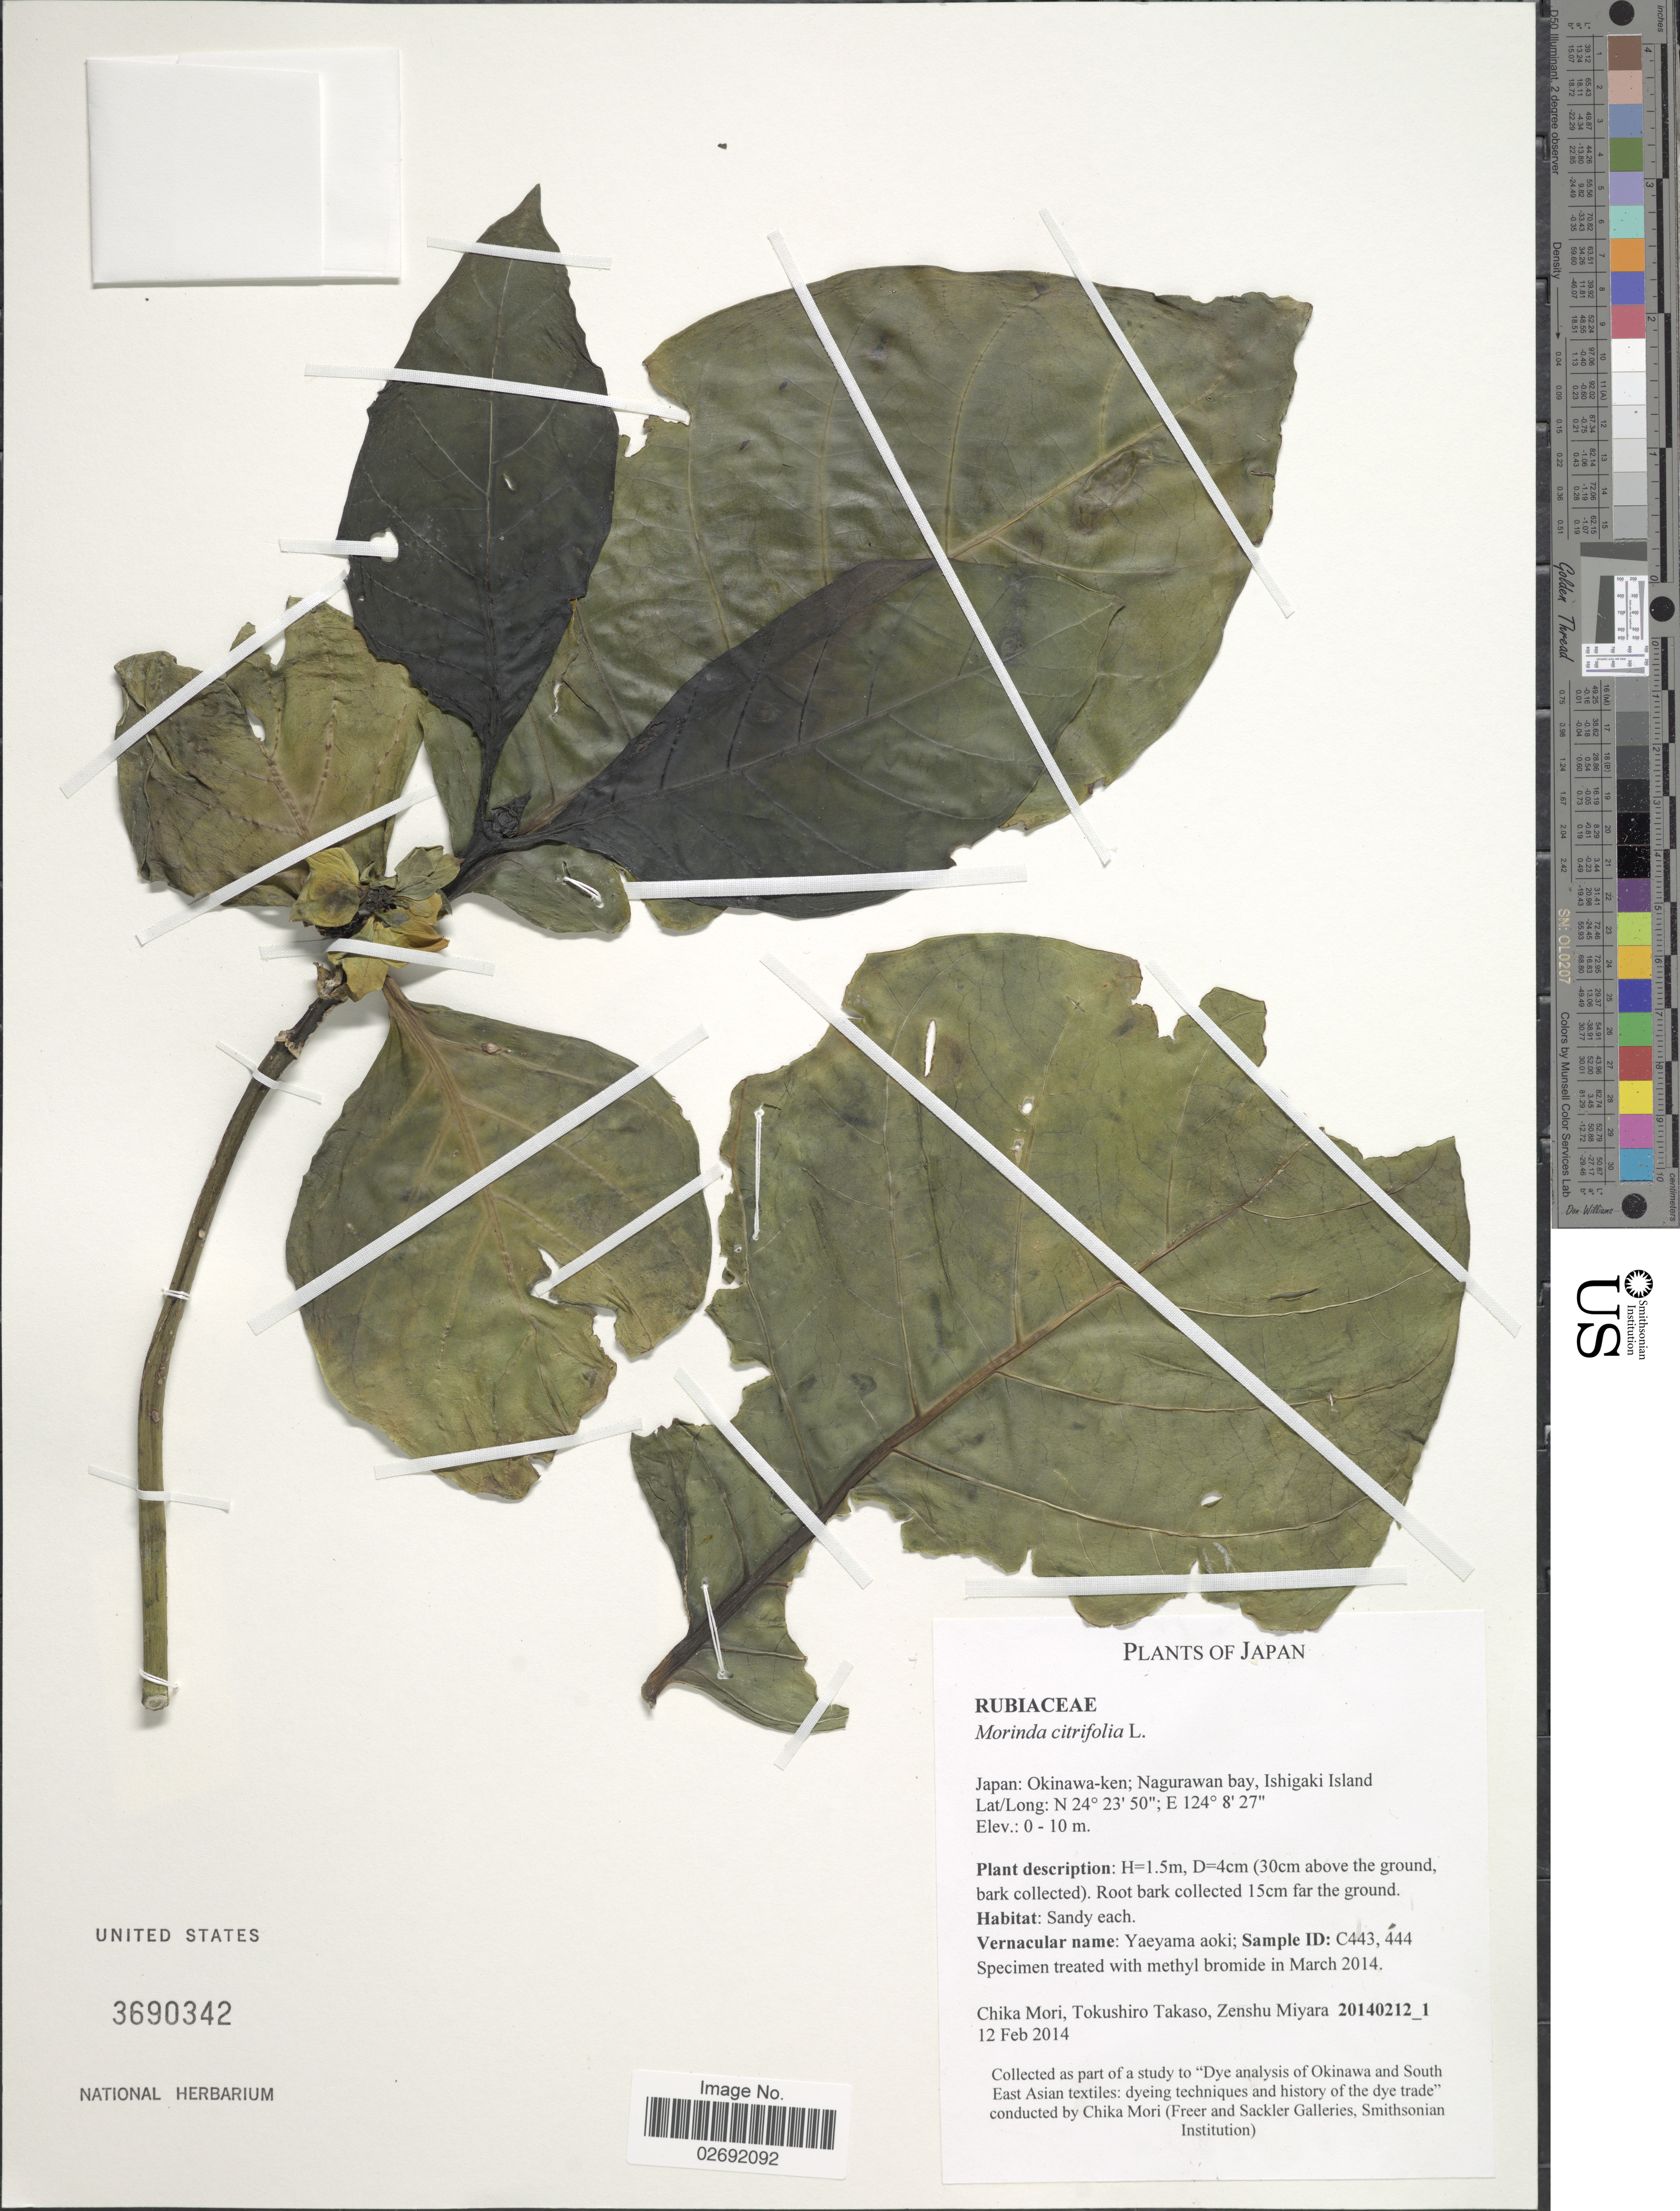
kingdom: Plantae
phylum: Tracheophyta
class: Magnoliopsida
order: Gentianales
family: Rubiaceae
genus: Morinda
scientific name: Morinda citrifolia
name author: L.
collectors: C. Mori, T. Takaso & Z. Miyara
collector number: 20140212_1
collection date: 2014-02-12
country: Japan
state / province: Okinawa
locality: Okinawa-ken; Nagurawan bay, Ishigaki Island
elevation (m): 0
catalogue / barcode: US 3690342